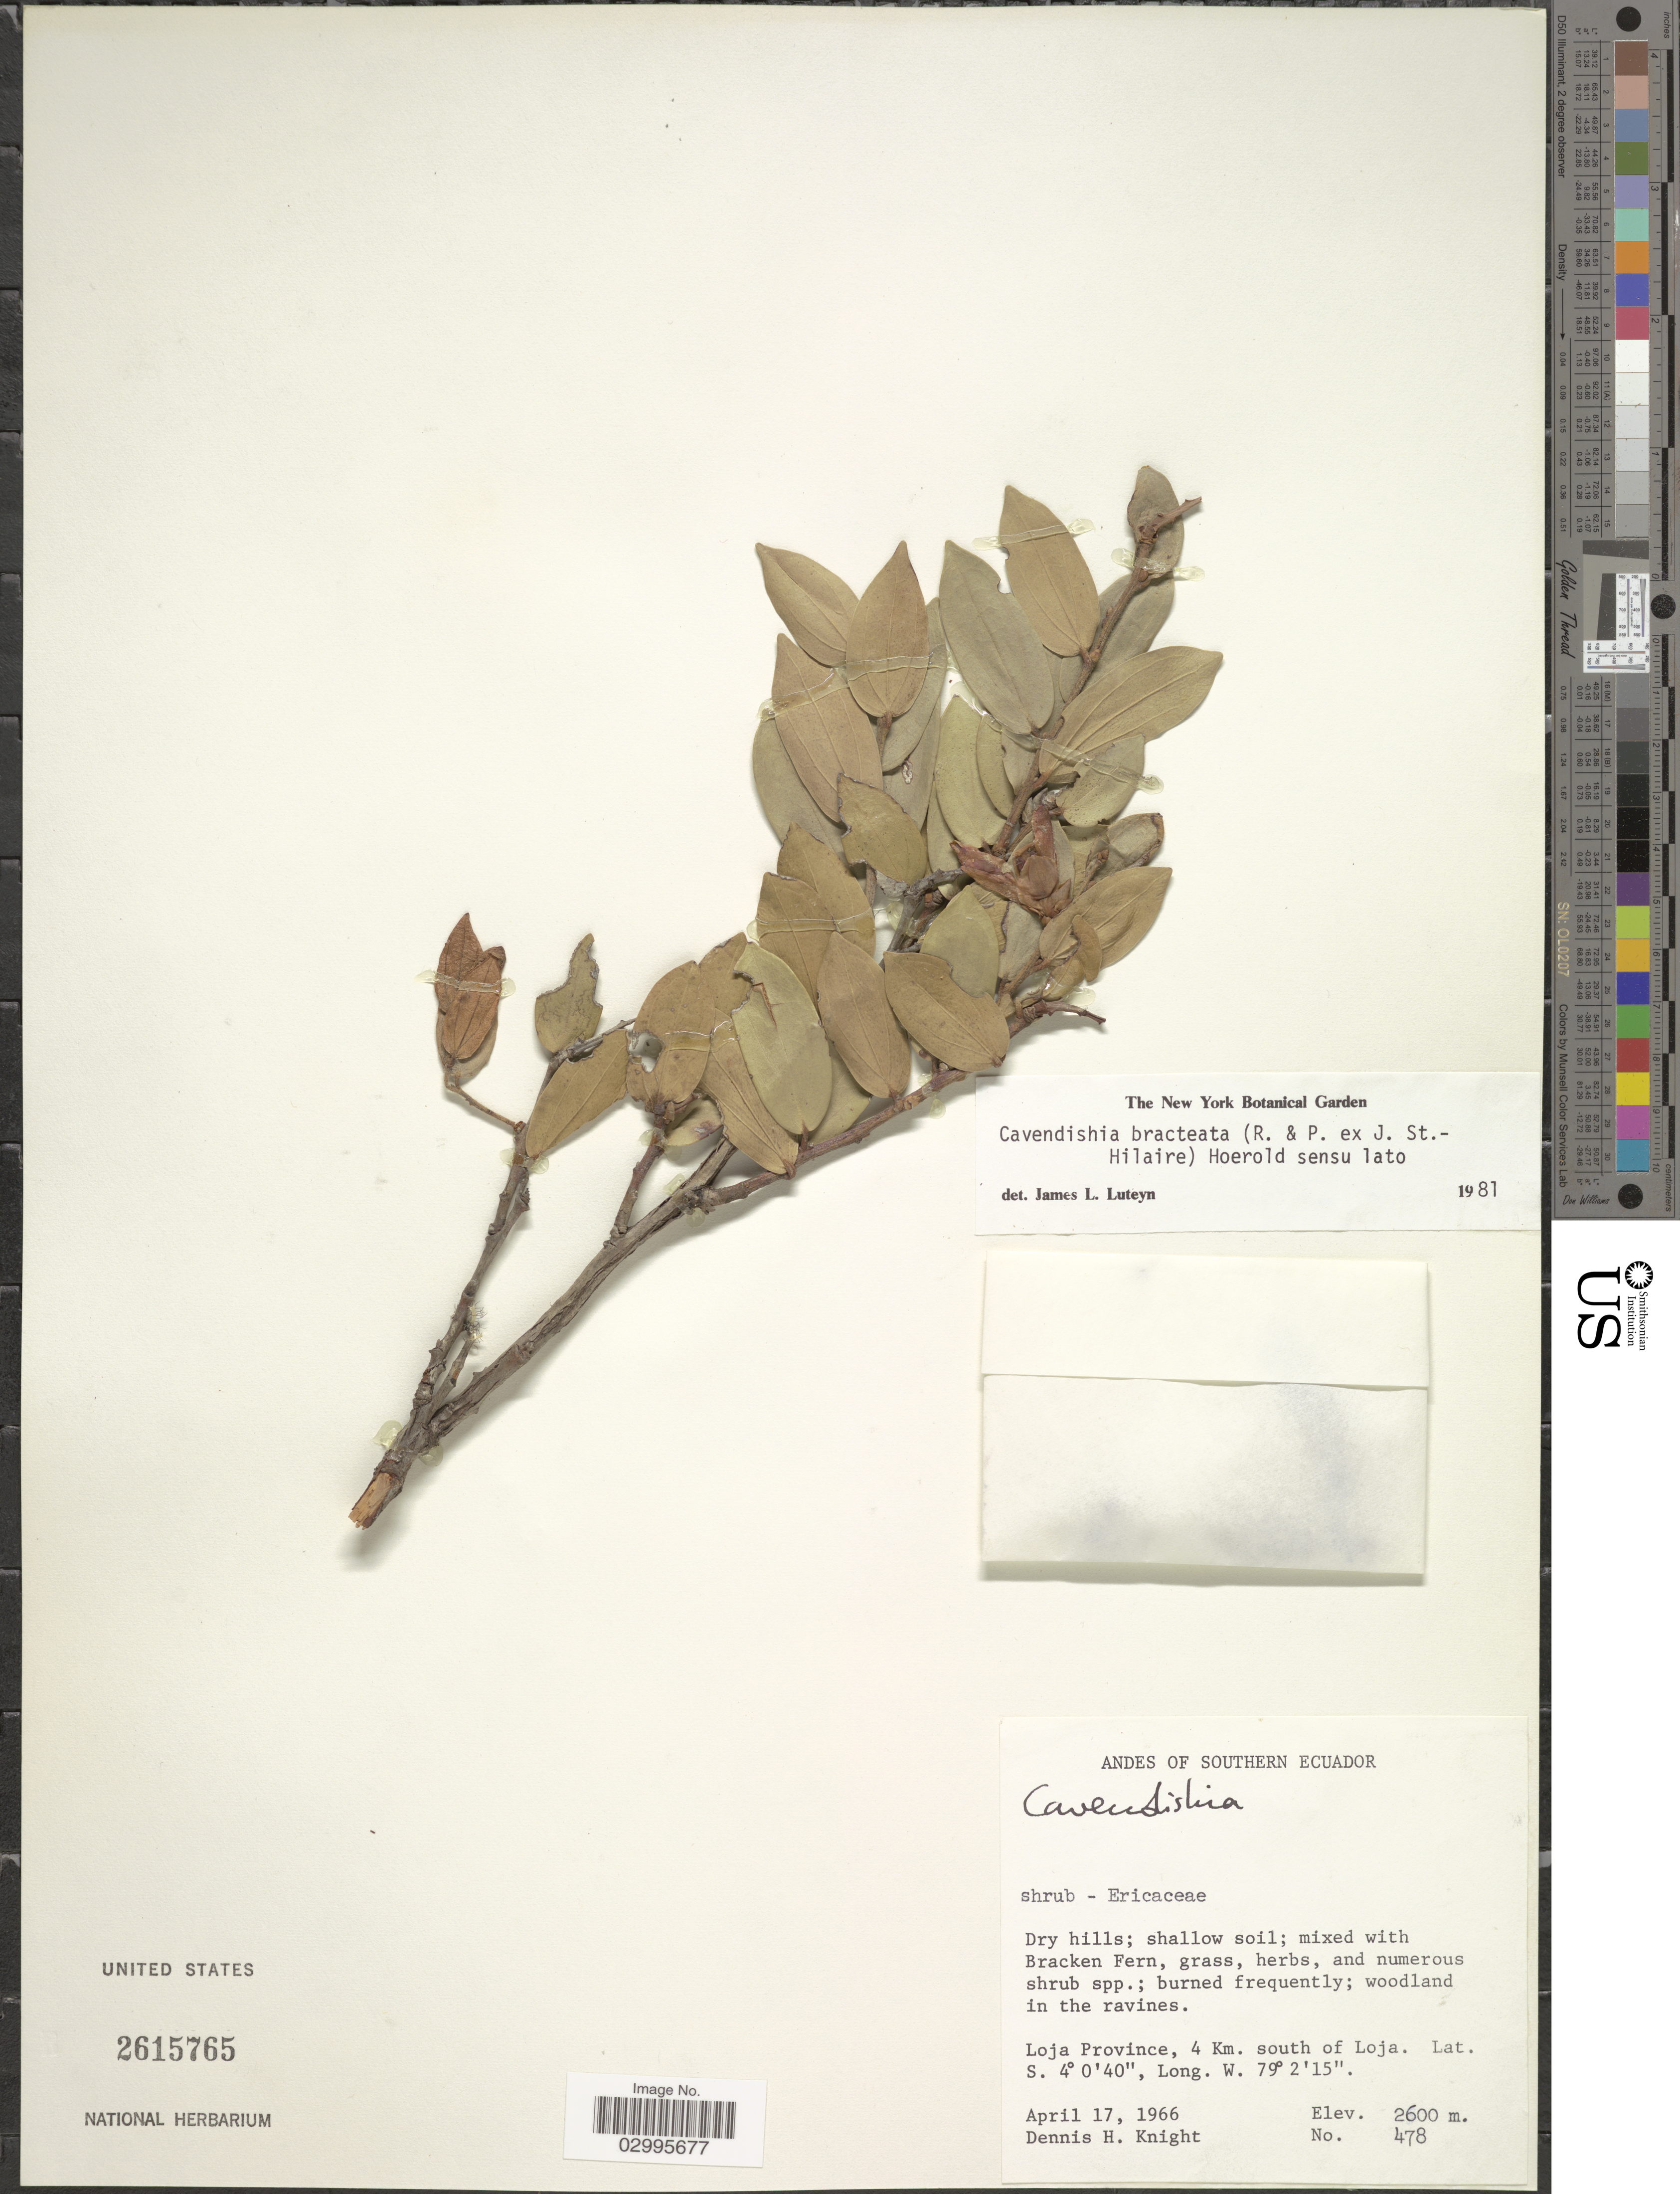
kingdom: Plantae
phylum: Tracheophyta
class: Magnoliopsida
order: Ericales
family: Ericaceae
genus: Cavendishia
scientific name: Cavendishia bracteata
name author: (Ruiz & Pav. ex J. St.-Hil.) Hoerold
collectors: D. Knight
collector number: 478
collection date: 1966-04-17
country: Ecuador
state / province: Loja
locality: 4 Km. south of Loja. Southern Ecuador.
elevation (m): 2600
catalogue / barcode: US 2615765